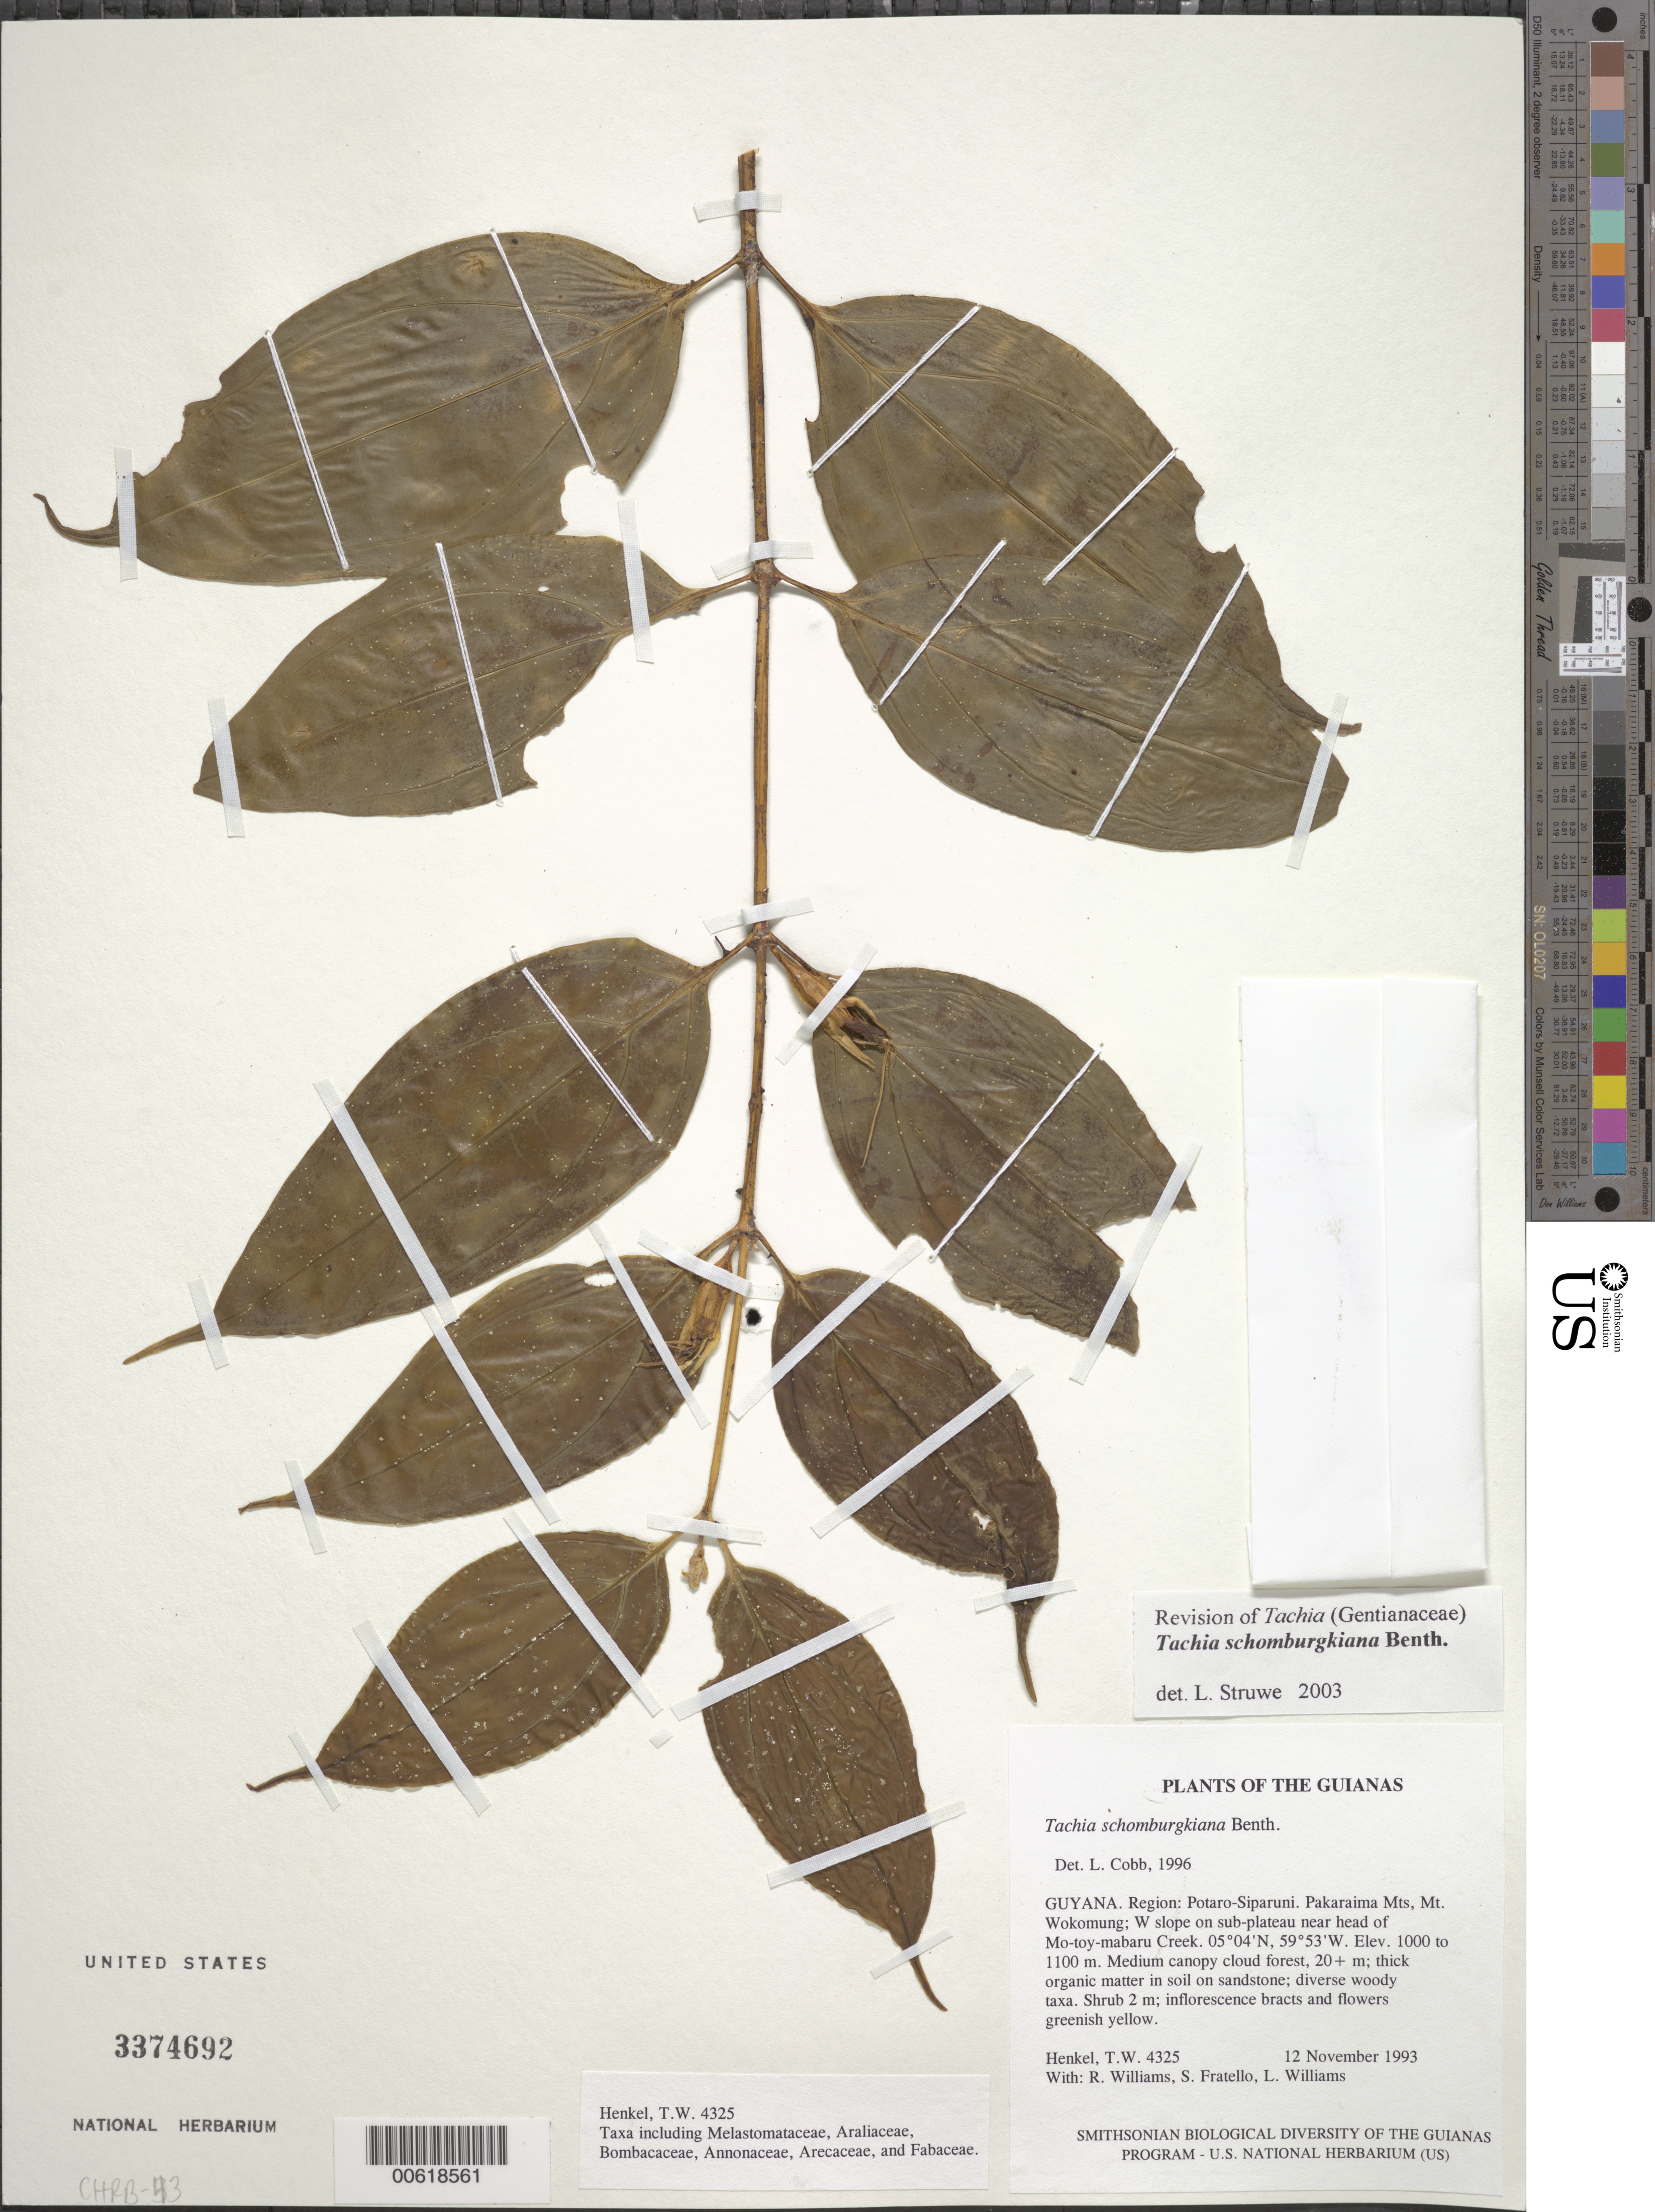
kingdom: Plantae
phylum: Tracheophyta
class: Magnoliopsida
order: Gentianales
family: Gentianaceae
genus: Tachia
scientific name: Tachia schomburgkiana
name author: Benth.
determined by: Cobb, L.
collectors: T. Henkel, R. Williams, S. Fratello & L. Williams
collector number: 4325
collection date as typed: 12 November 1993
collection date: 1993-11-12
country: Guyana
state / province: Potaro-Siparuni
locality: Pakaraima Mts, Mt. Wokomung; W slope on sub-plateau near head of Mo-toy-mabaru Creek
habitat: Medium canopy cloud forest, 20+ m; thick organic matter in soil on sandstone; diverse woody taxa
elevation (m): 1000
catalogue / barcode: US 3374692